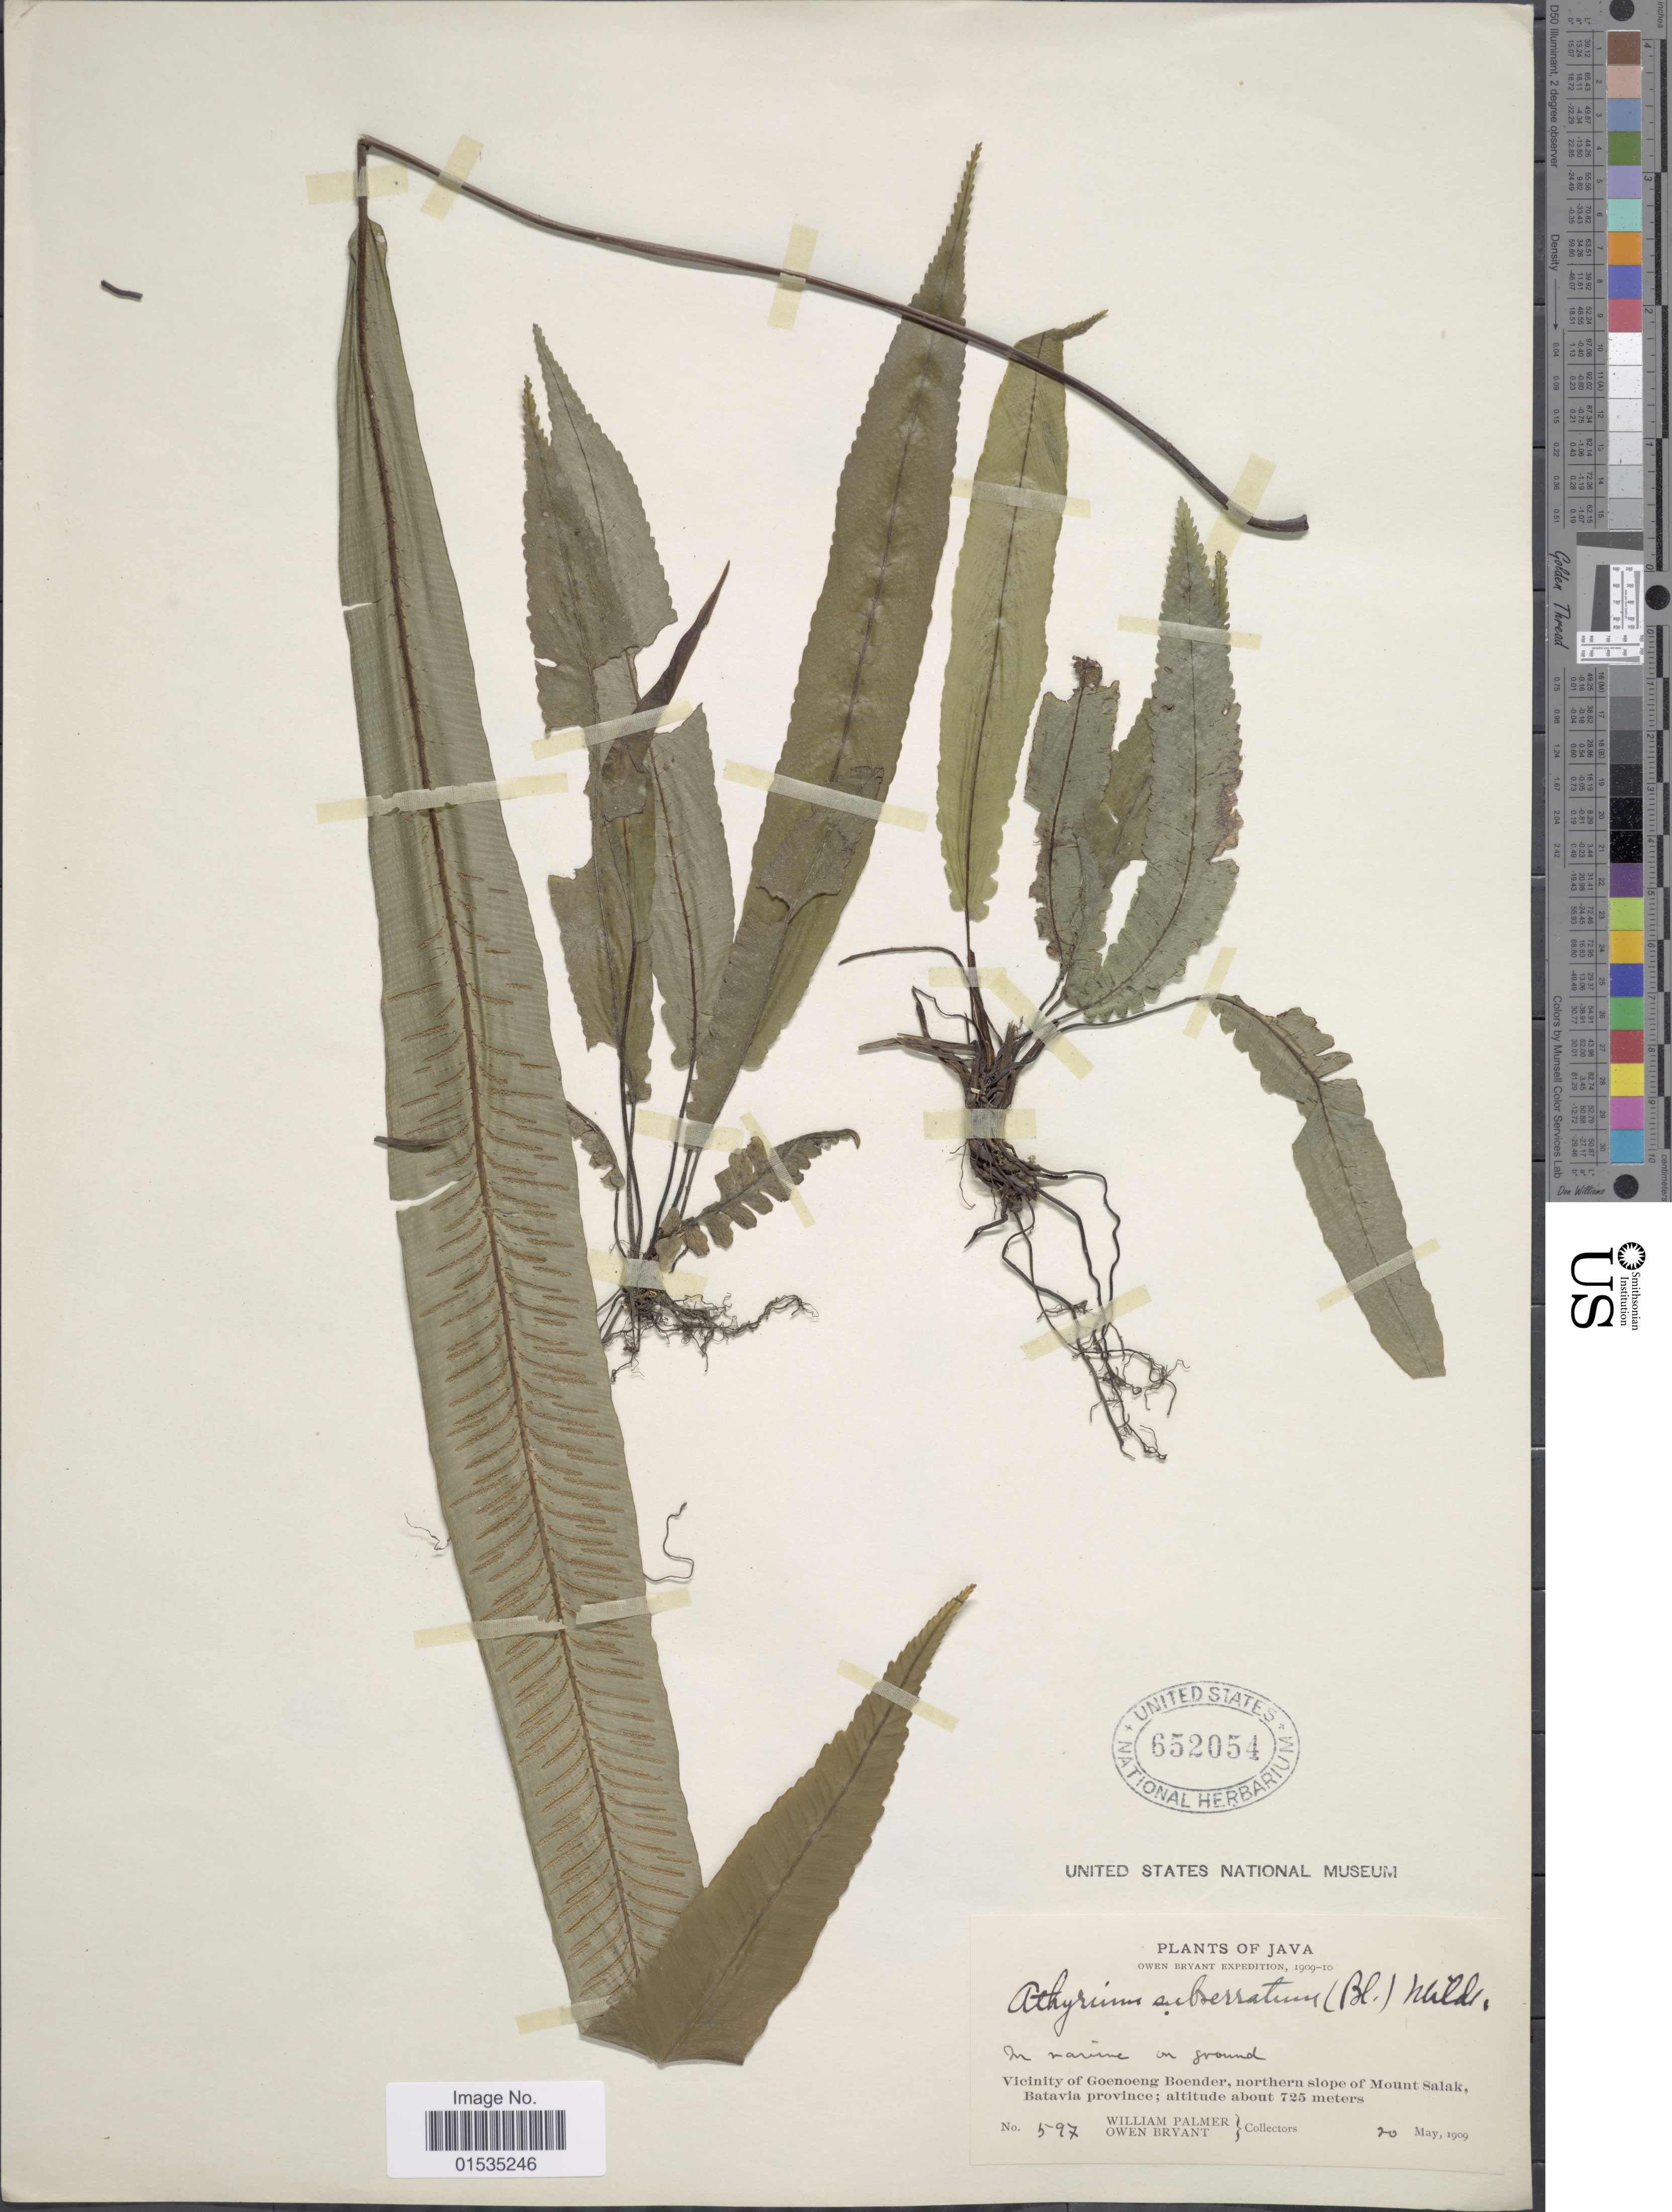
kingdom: Plantae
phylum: Tracheophyta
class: Polypodiopsida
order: Polypodiales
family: Athyriaceae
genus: Diplazium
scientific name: Diplazium subserratum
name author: (Blume) T. Moore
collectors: W. Palmer & O. Bryant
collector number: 597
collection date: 1909-05-20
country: Indonesia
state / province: Java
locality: Vicinity of Goenoeng Boender, northern slope of Mount Salak, Batavia province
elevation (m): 725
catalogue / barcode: US 652054